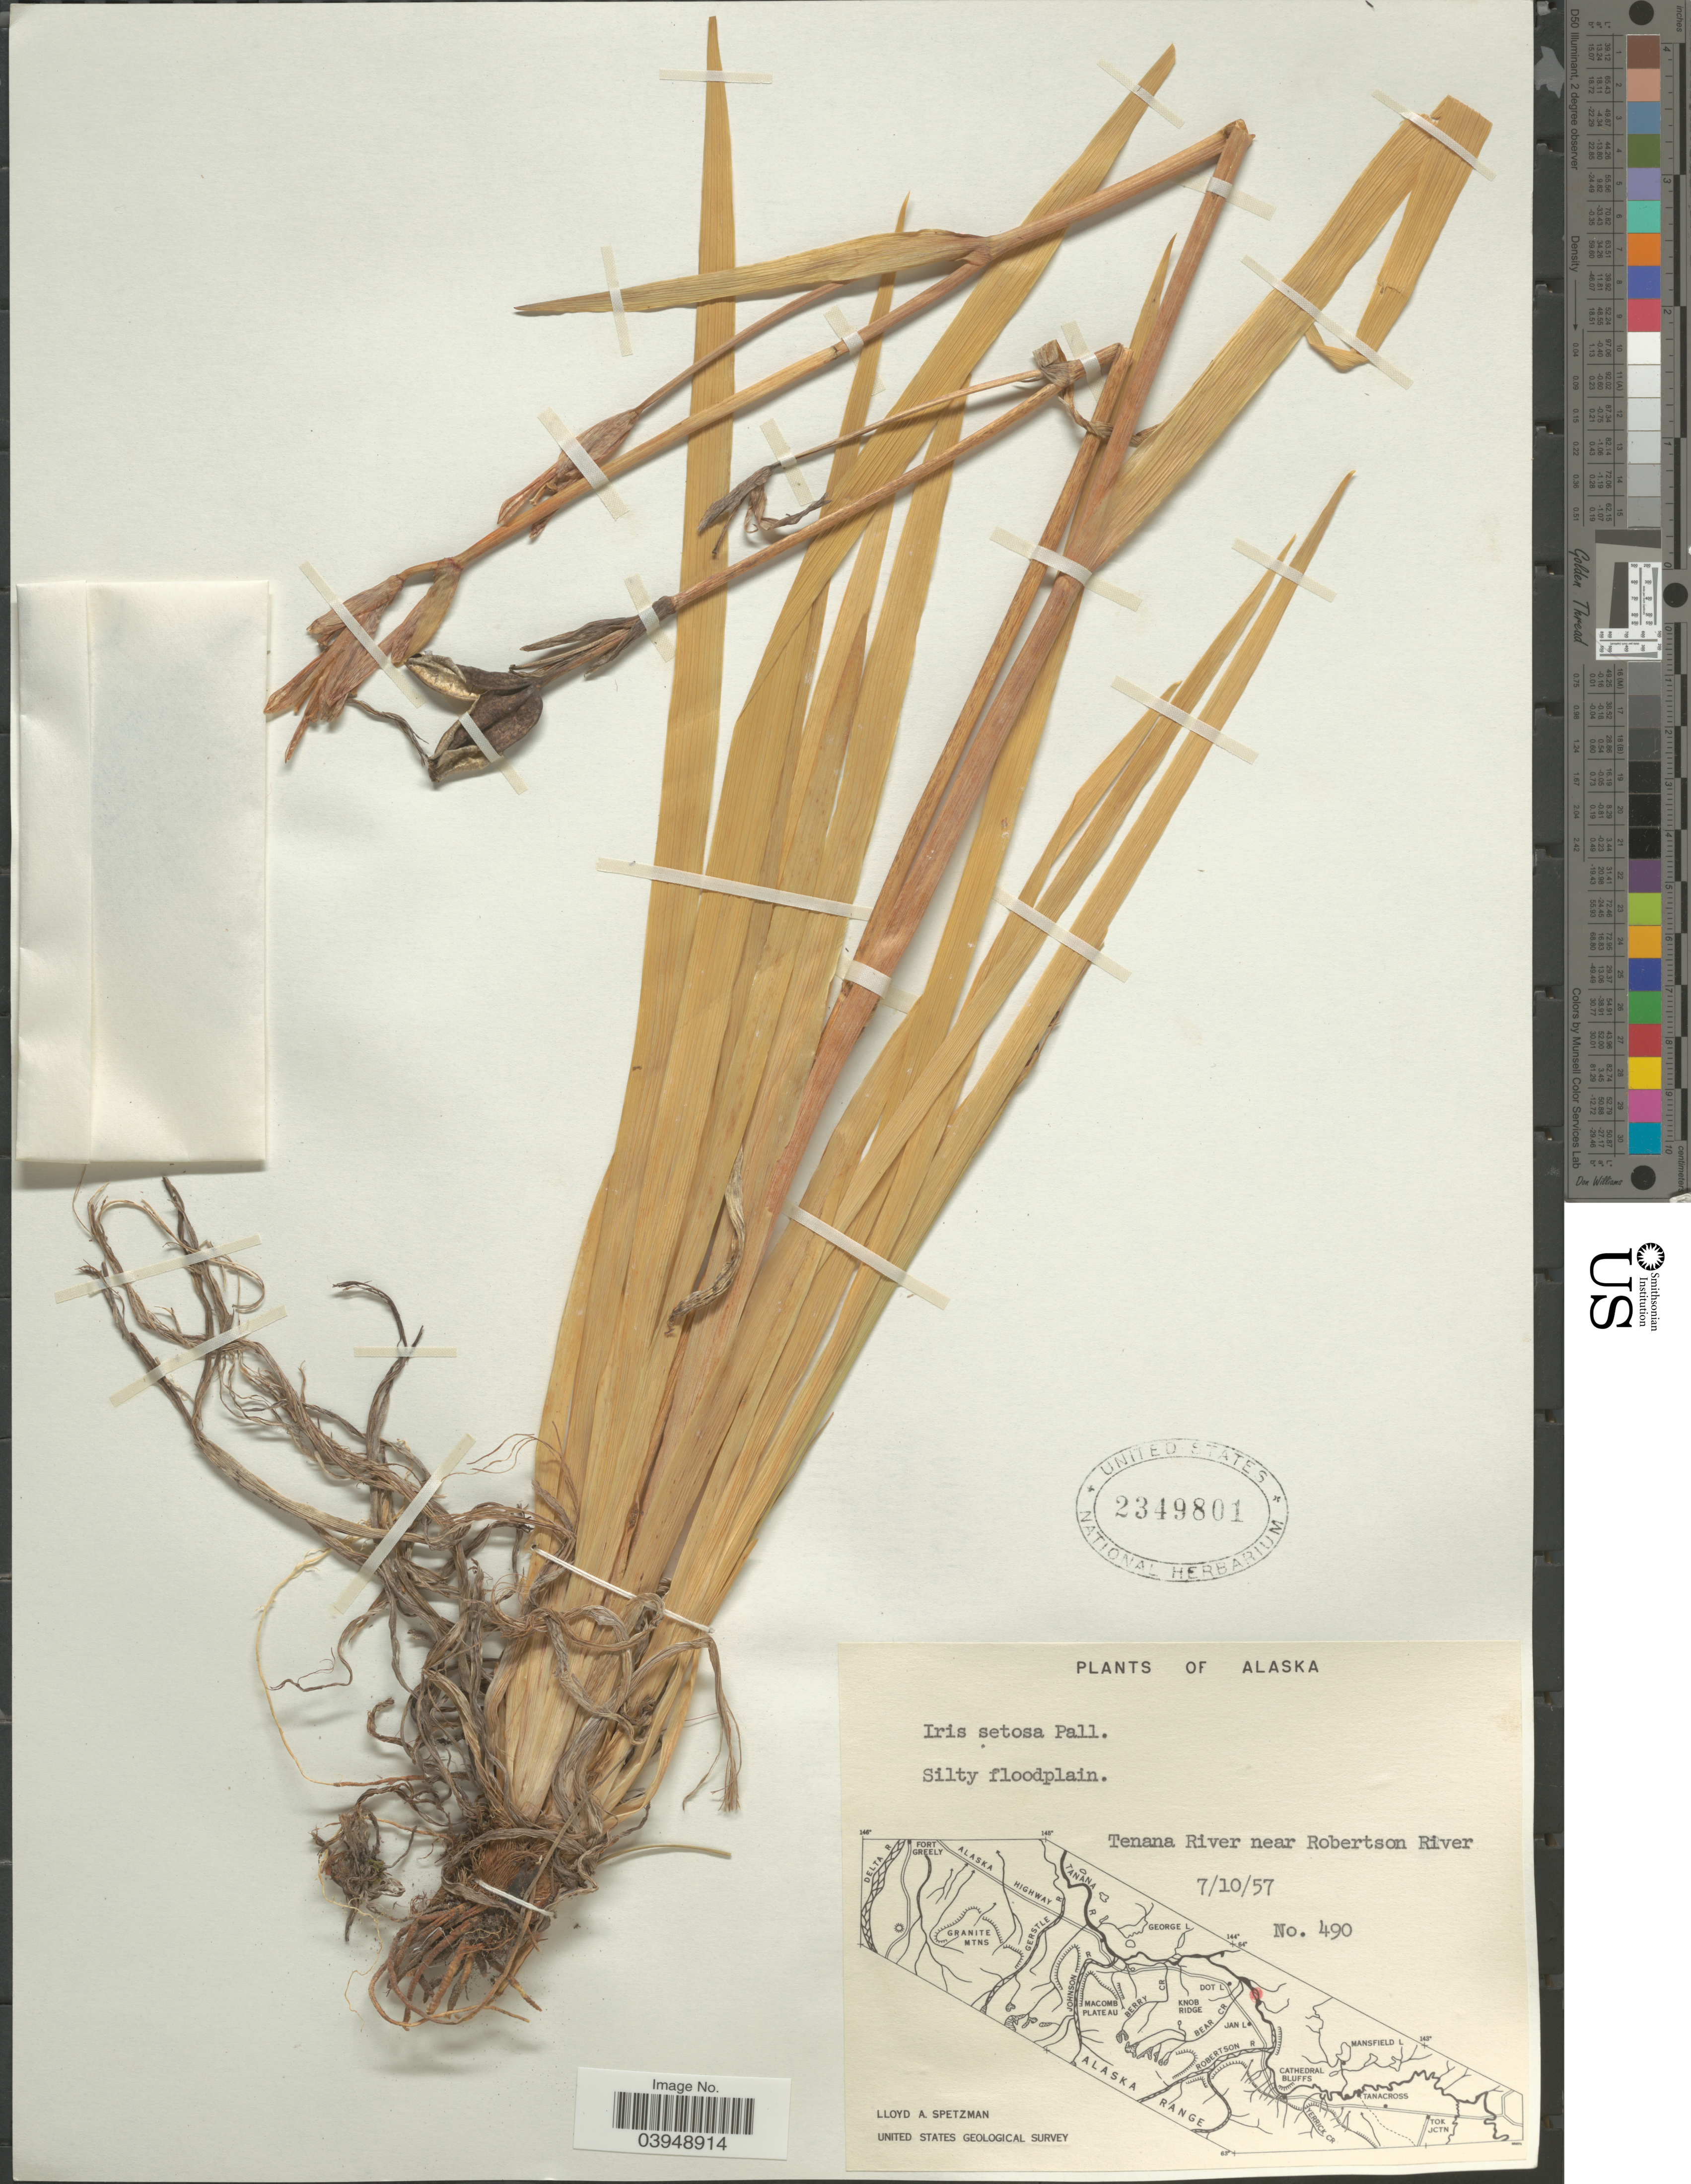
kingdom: Plantae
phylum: Tracheophyta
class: Liliopsida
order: Asparagales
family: Iridaceae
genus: Iris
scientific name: Iris setosa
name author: Pall. ex Link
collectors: L. Spetzman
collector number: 490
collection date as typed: Transcribed d/m/y: 10/7/57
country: United States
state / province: Alaska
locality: Tenana River near Robertson River.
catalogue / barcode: US 2349801